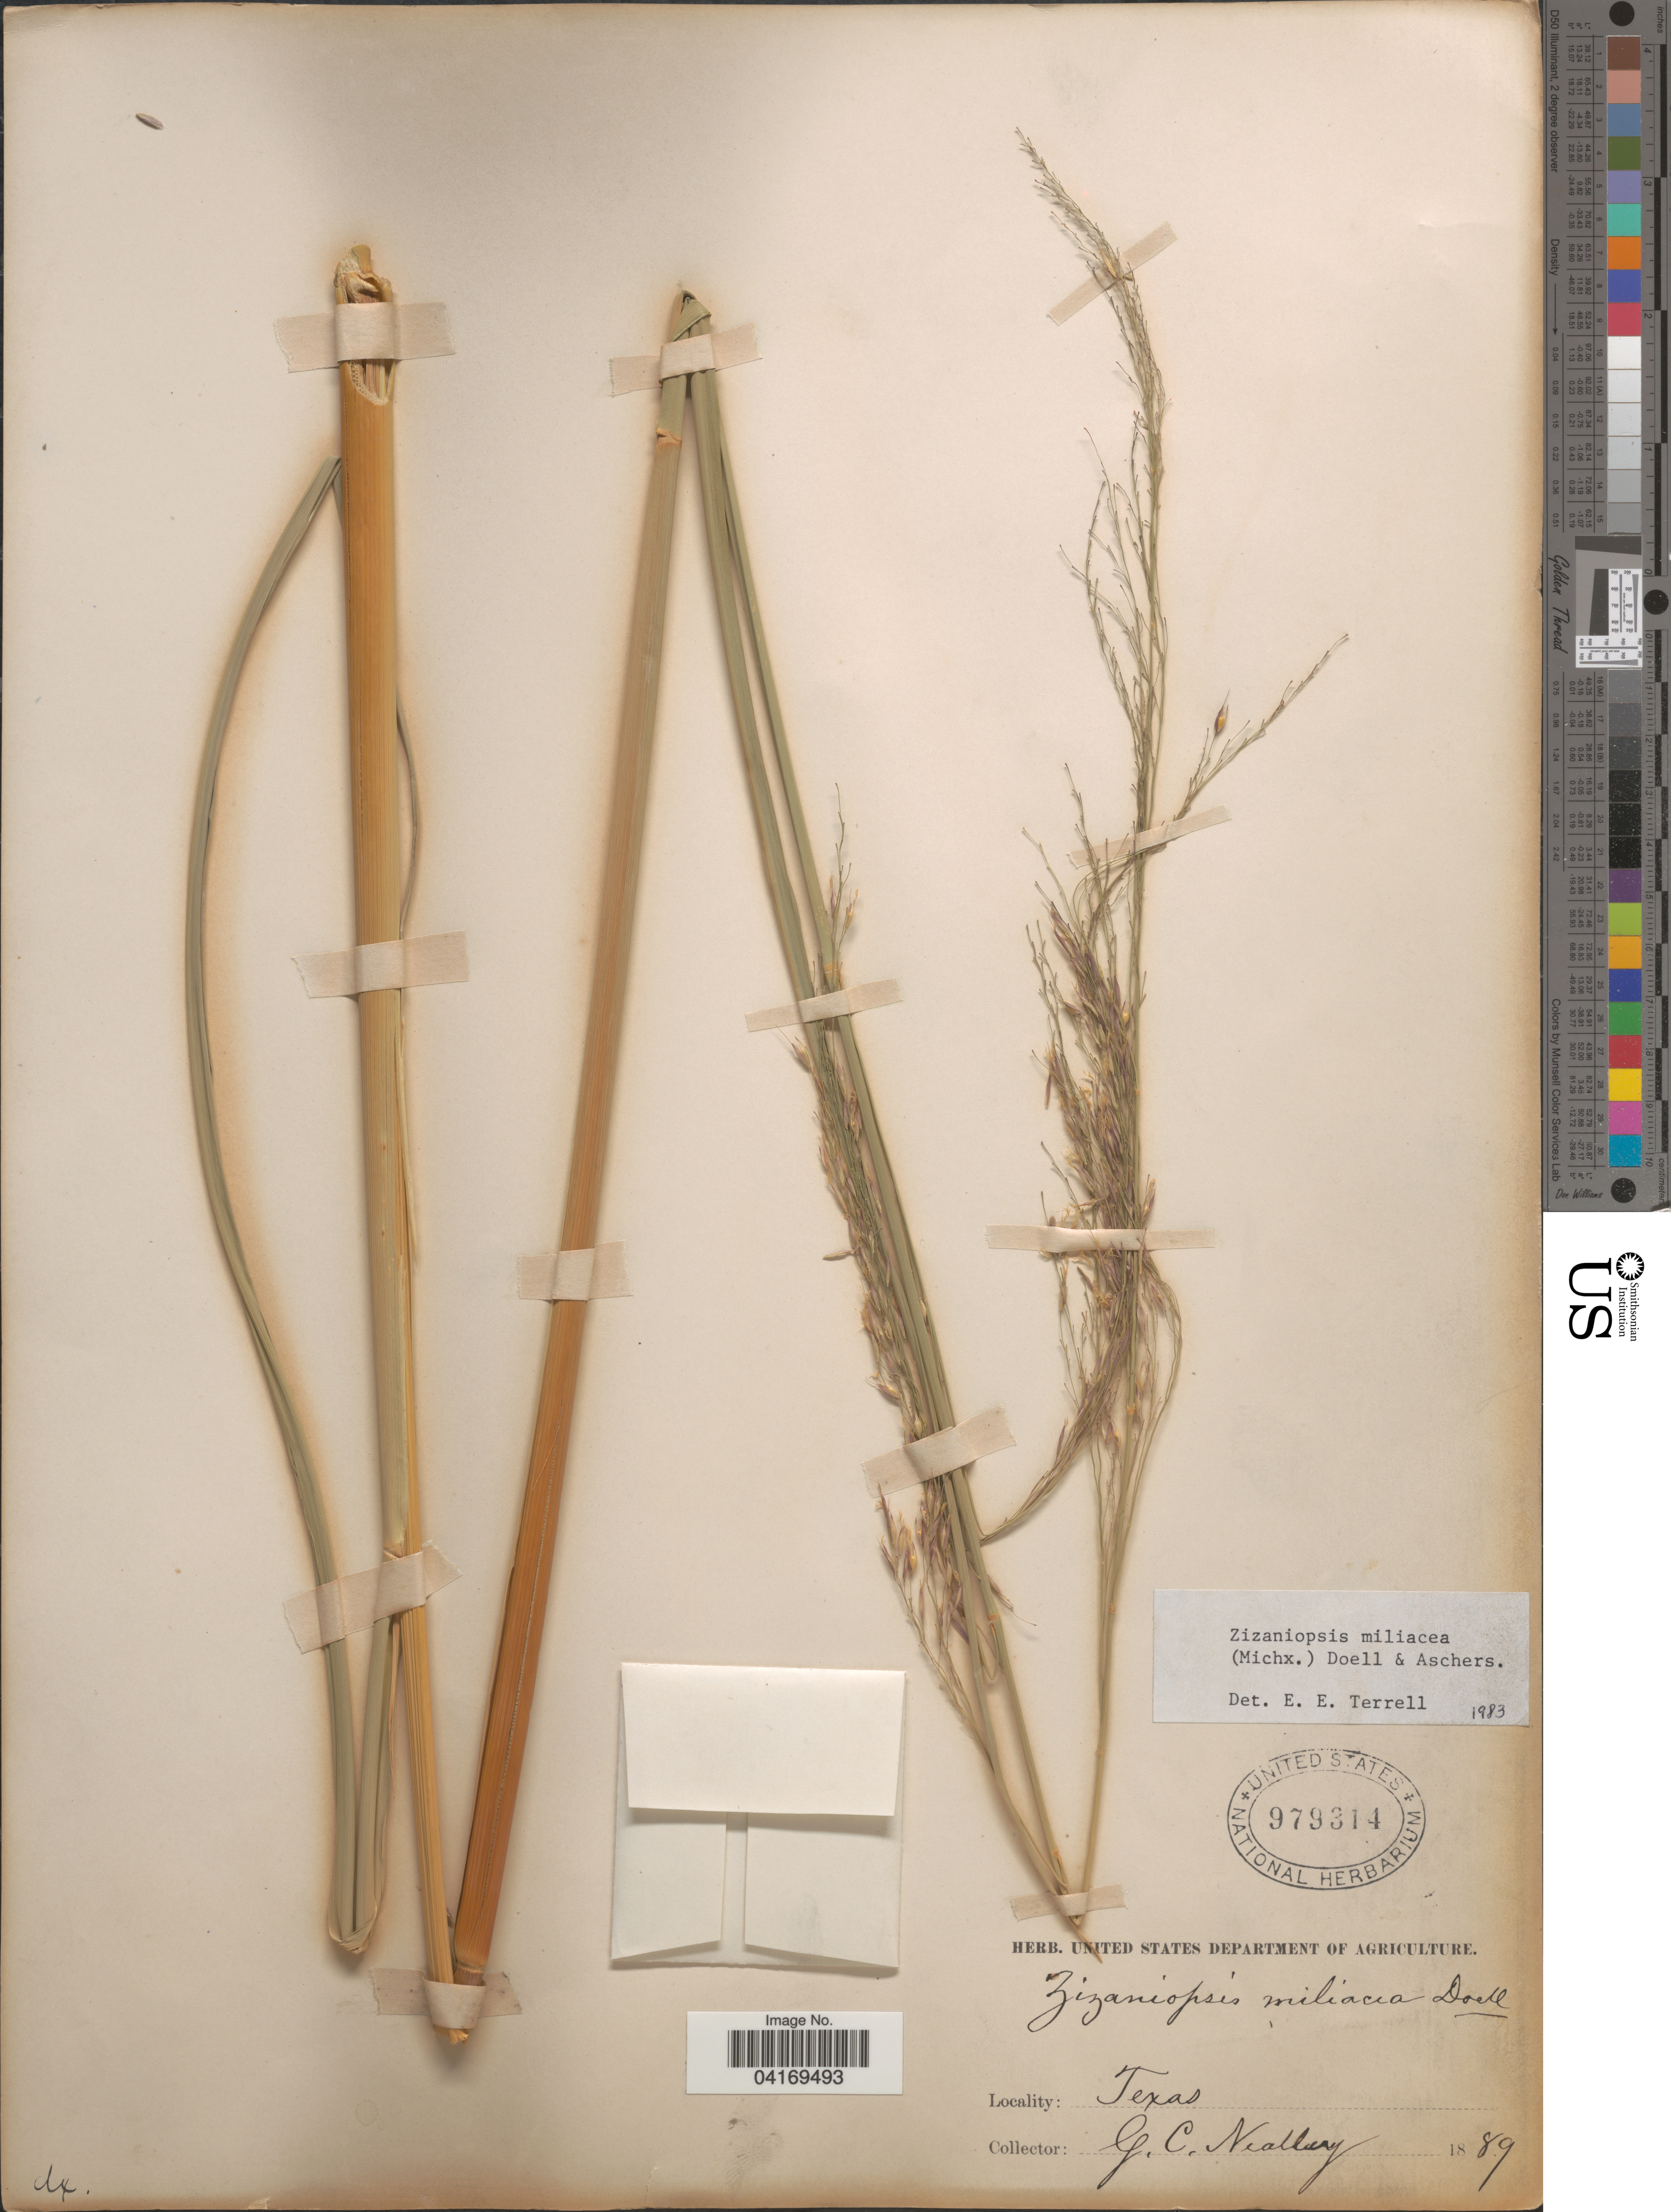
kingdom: Plantae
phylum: Tracheophyta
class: Liliopsida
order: Poales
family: Poaceae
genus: Zizaniopsis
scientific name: Zizaniopsis miliacea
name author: (Michx.) Döll & Asch.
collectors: G. C. Nealley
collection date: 1889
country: United States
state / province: Texas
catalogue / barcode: US 979314